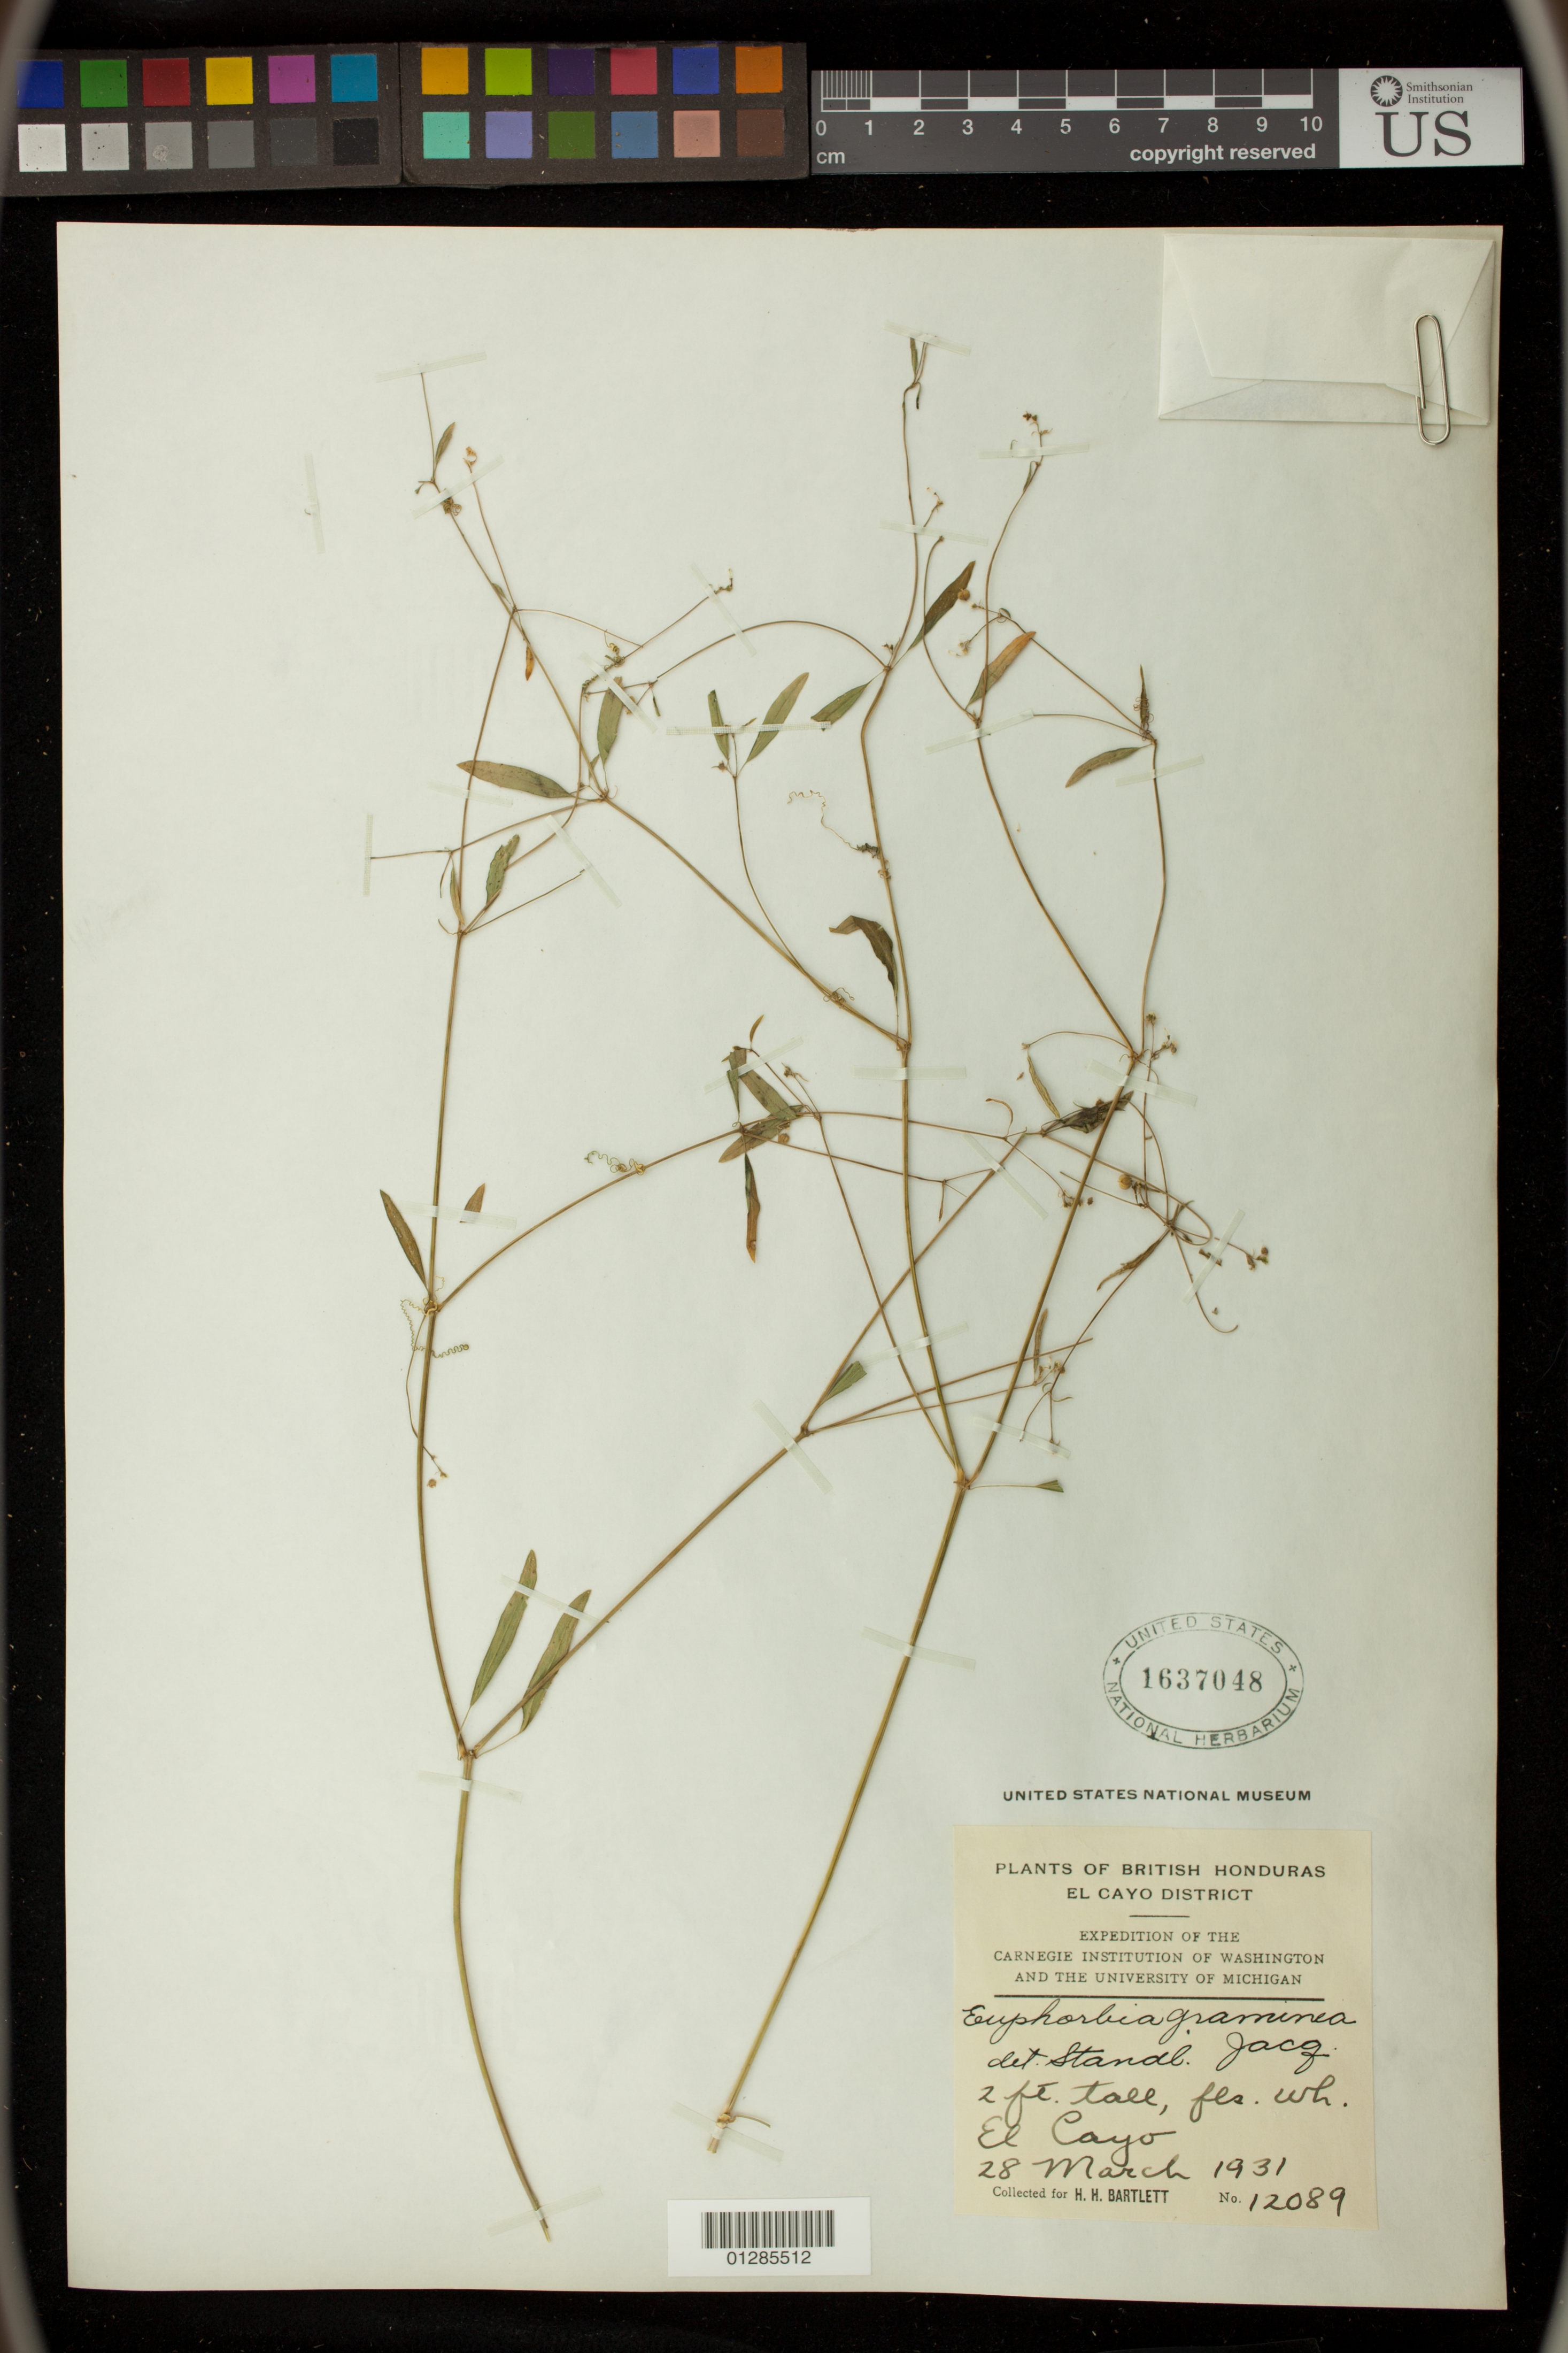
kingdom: Plantae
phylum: Tracheophyta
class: Magnoliopsida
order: Malpighiales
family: Euphorbiaceae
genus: Euphorbia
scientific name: Euphorbia graminea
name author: Jacq.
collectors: H. H. Bartlett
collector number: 12089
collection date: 1931-03-28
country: Belize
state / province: Cayo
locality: El Cayo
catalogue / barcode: US 1637048